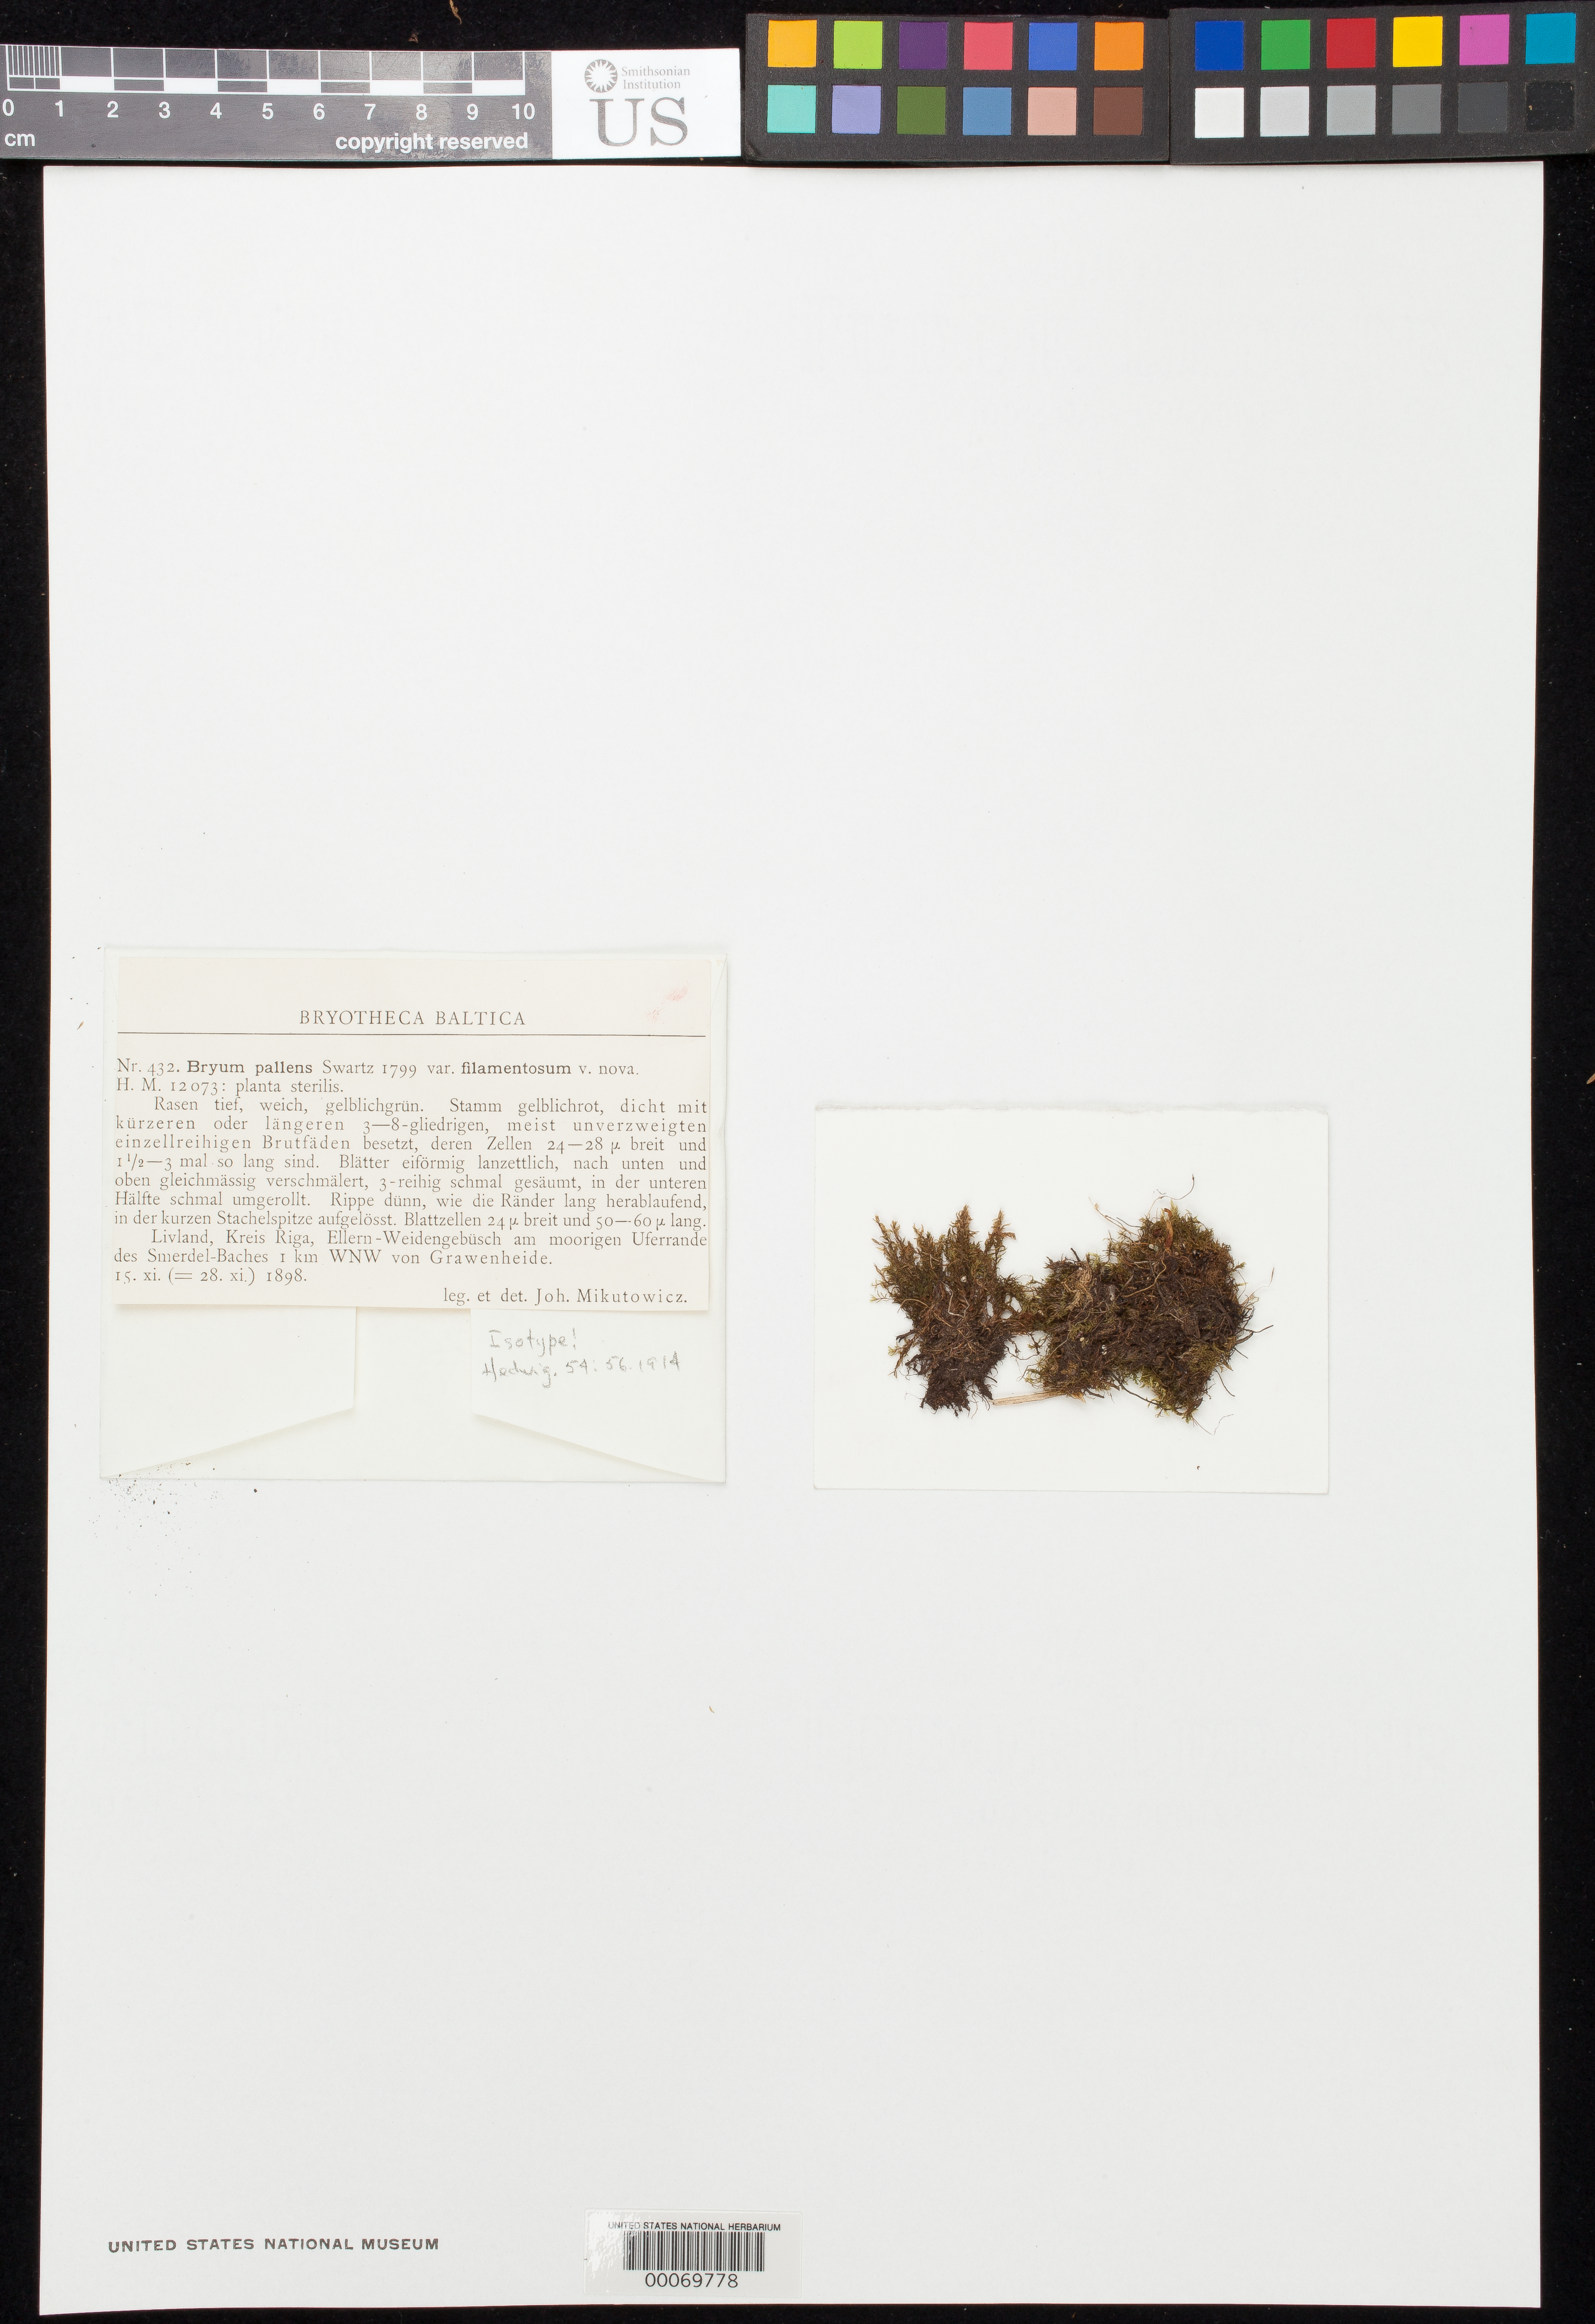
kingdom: Plantae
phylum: Bryophyta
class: Bryopsida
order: Bryales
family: Bryaceae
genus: Bryum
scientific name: Bryum pallens var. filamentosum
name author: Mikut.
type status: Isotype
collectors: J. M. Mikutowicz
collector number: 432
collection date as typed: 15 Nov 1898 to 28 Nov 1898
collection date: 1898-11-15/1898-11-28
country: Denmark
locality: Livland.